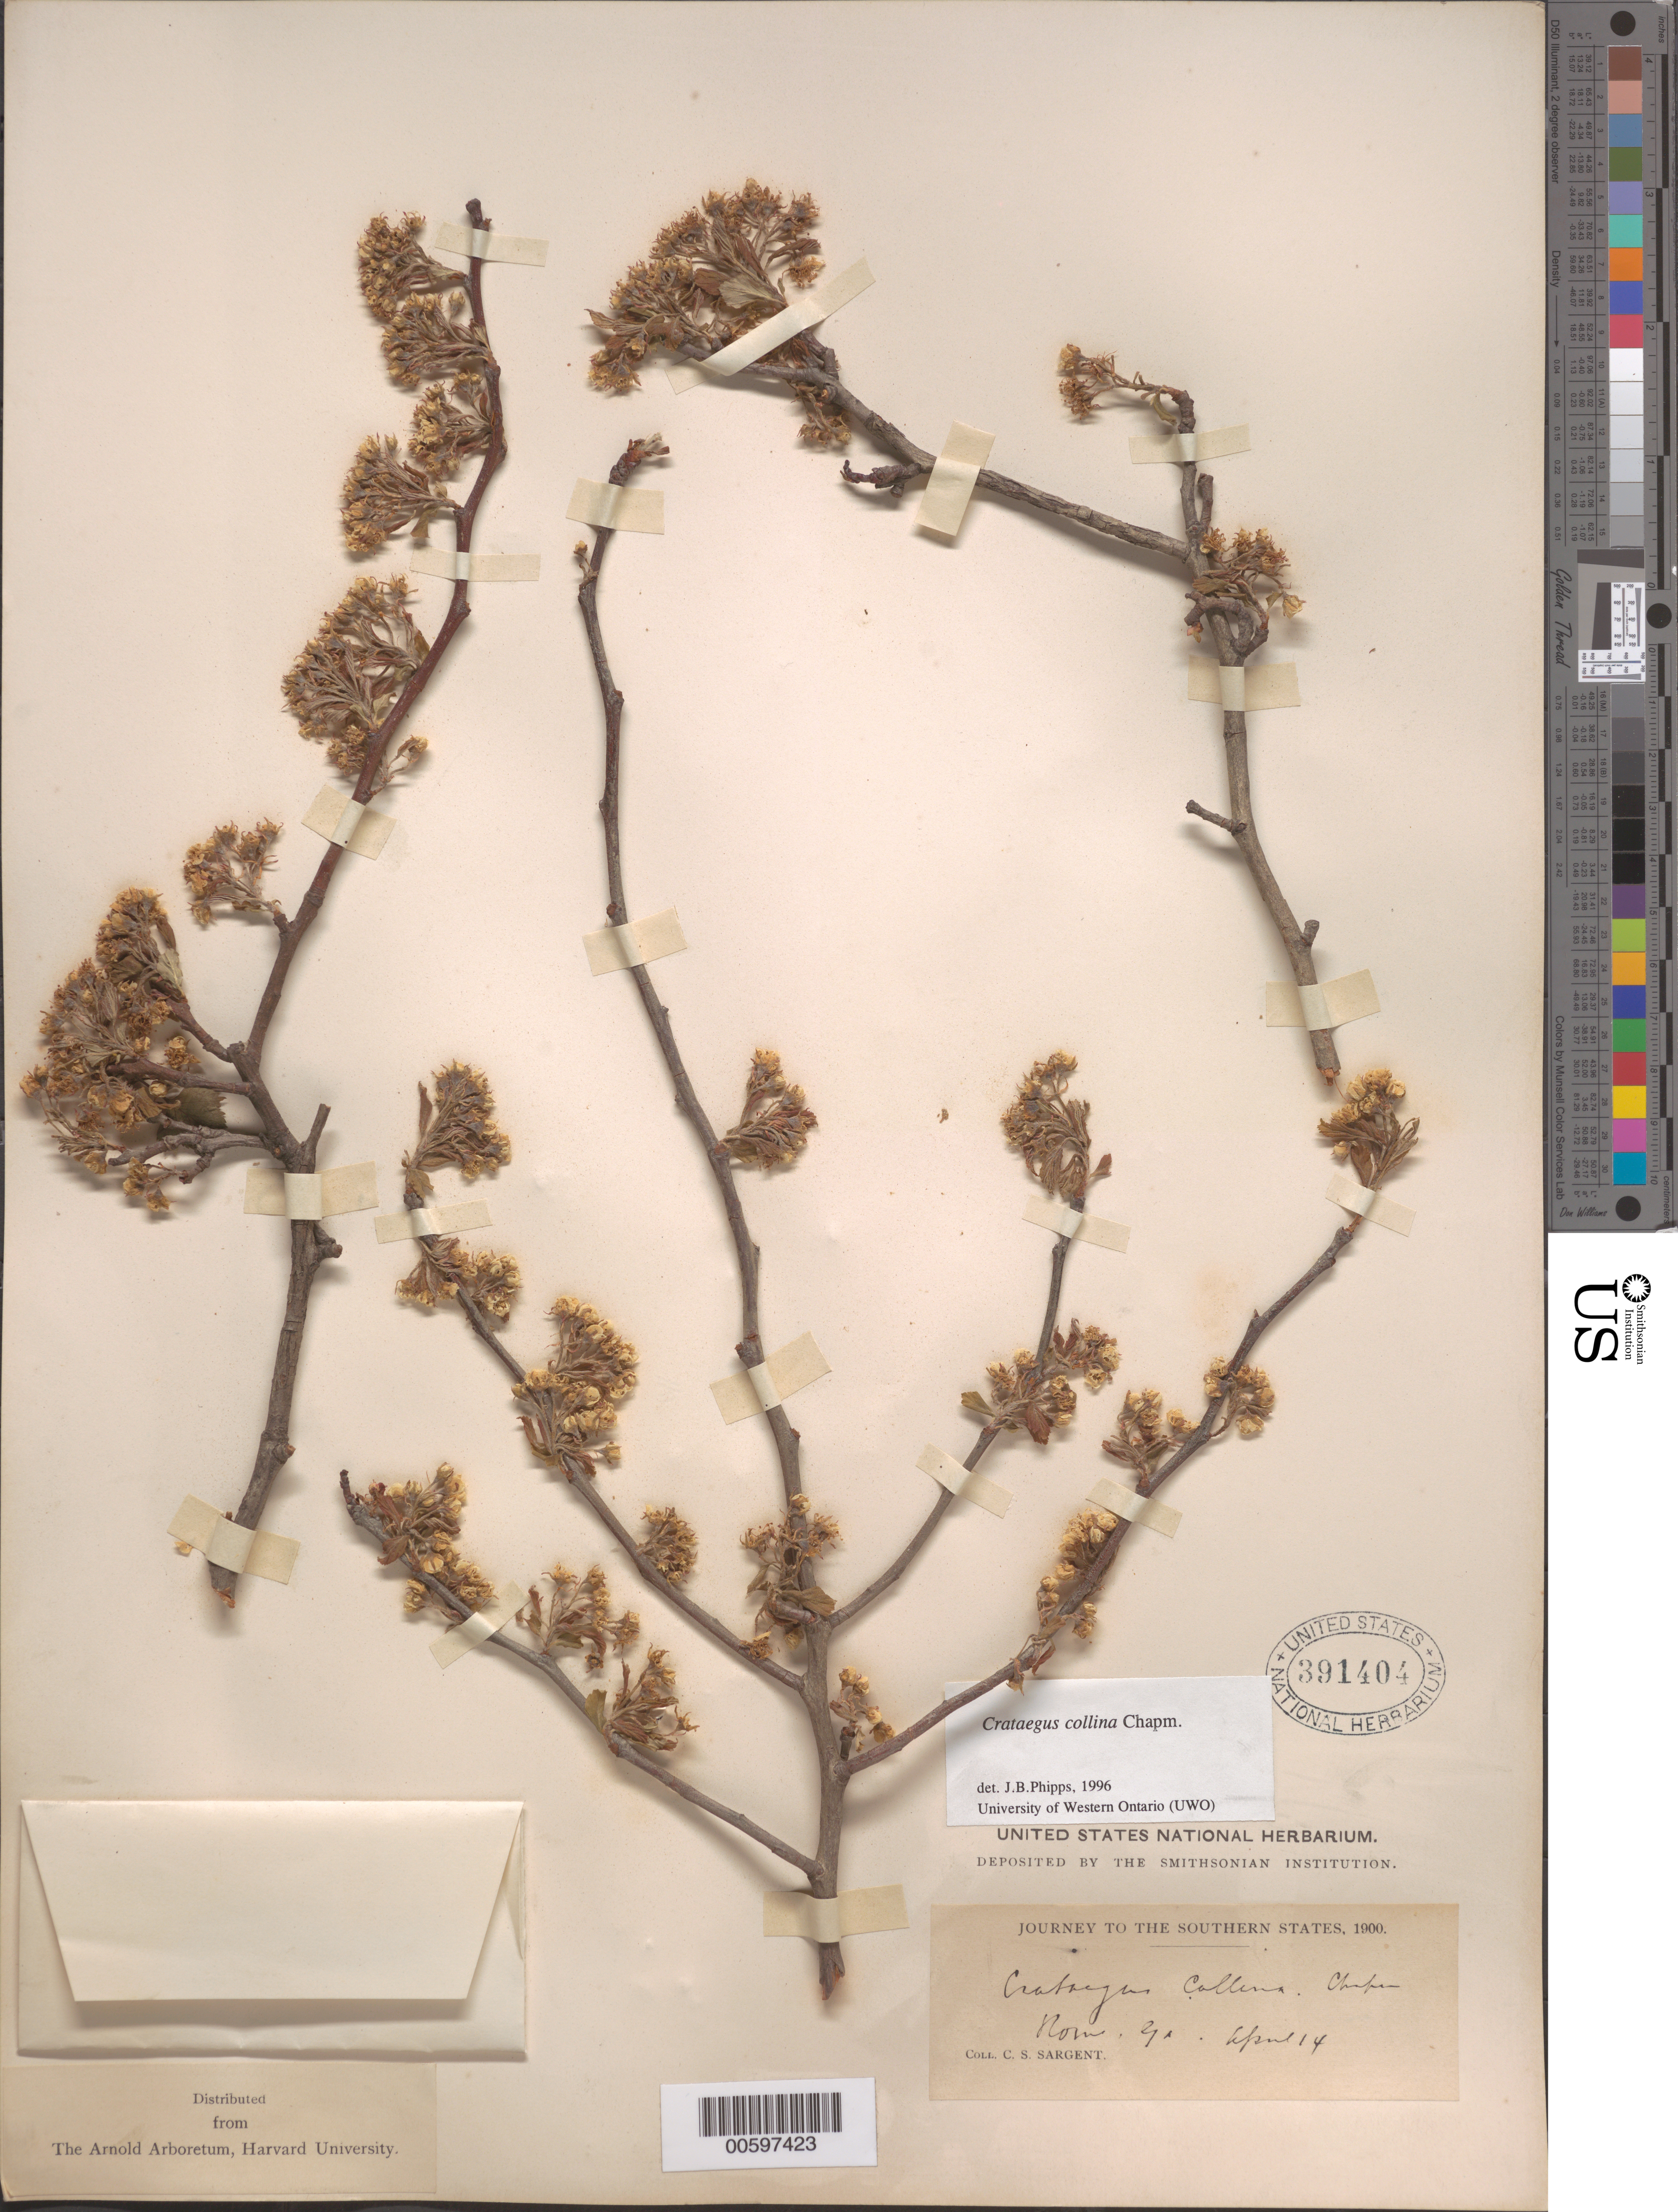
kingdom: Plantae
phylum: Tracheophyta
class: Magnoliopsida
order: Rosales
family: Rosaceae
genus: Crataegus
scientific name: Crataegus collina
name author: Chapm.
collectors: C. S. Sargent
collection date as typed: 14 Apr 1900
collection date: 1900-04-14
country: United States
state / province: Georgia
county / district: Floyd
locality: Rome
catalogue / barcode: US 391404